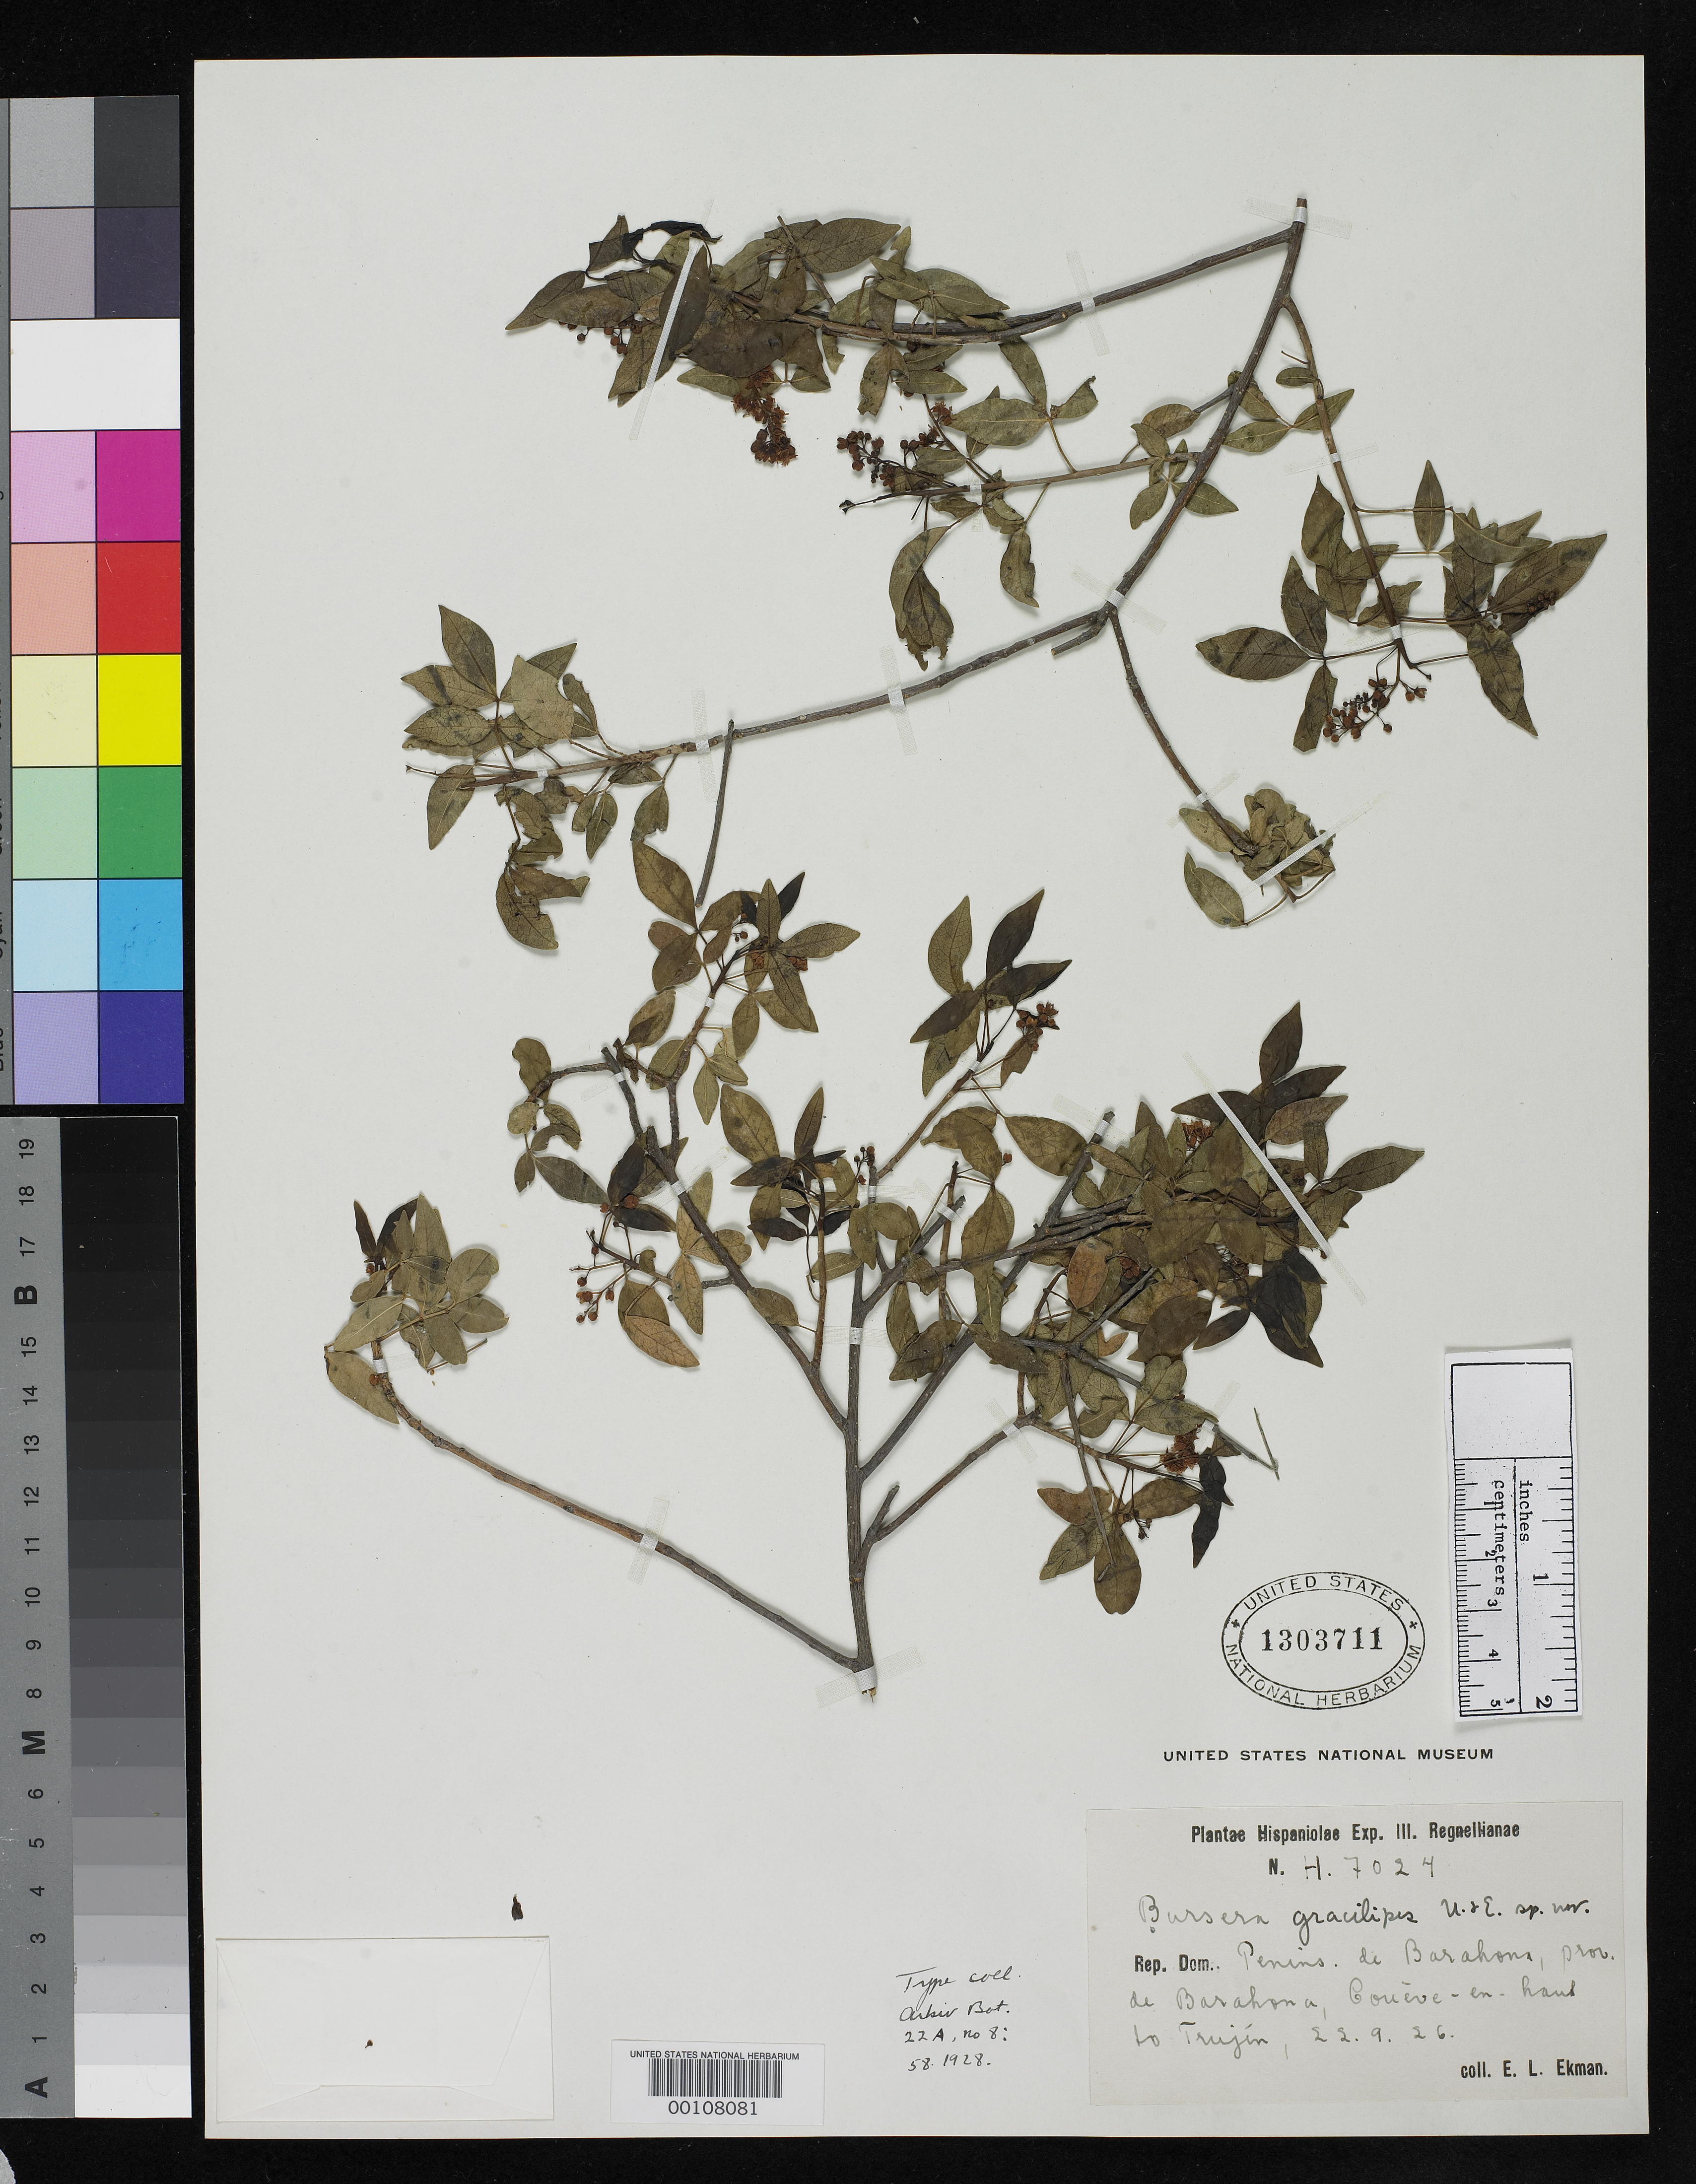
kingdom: Plantae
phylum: Tracheophyta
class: Magnoliopsida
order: Sapindales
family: Burseraceae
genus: Bursera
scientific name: Bursera gracilipes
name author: Urb. & Ekman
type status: Isotype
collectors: E. L. Ekman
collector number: H 7024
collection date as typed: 22 Sep 1926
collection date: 1926-09-22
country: Dominican Republic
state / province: Barahona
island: Hispaniola Island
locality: Coueven-Haut, La Trujin.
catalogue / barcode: US 1303711